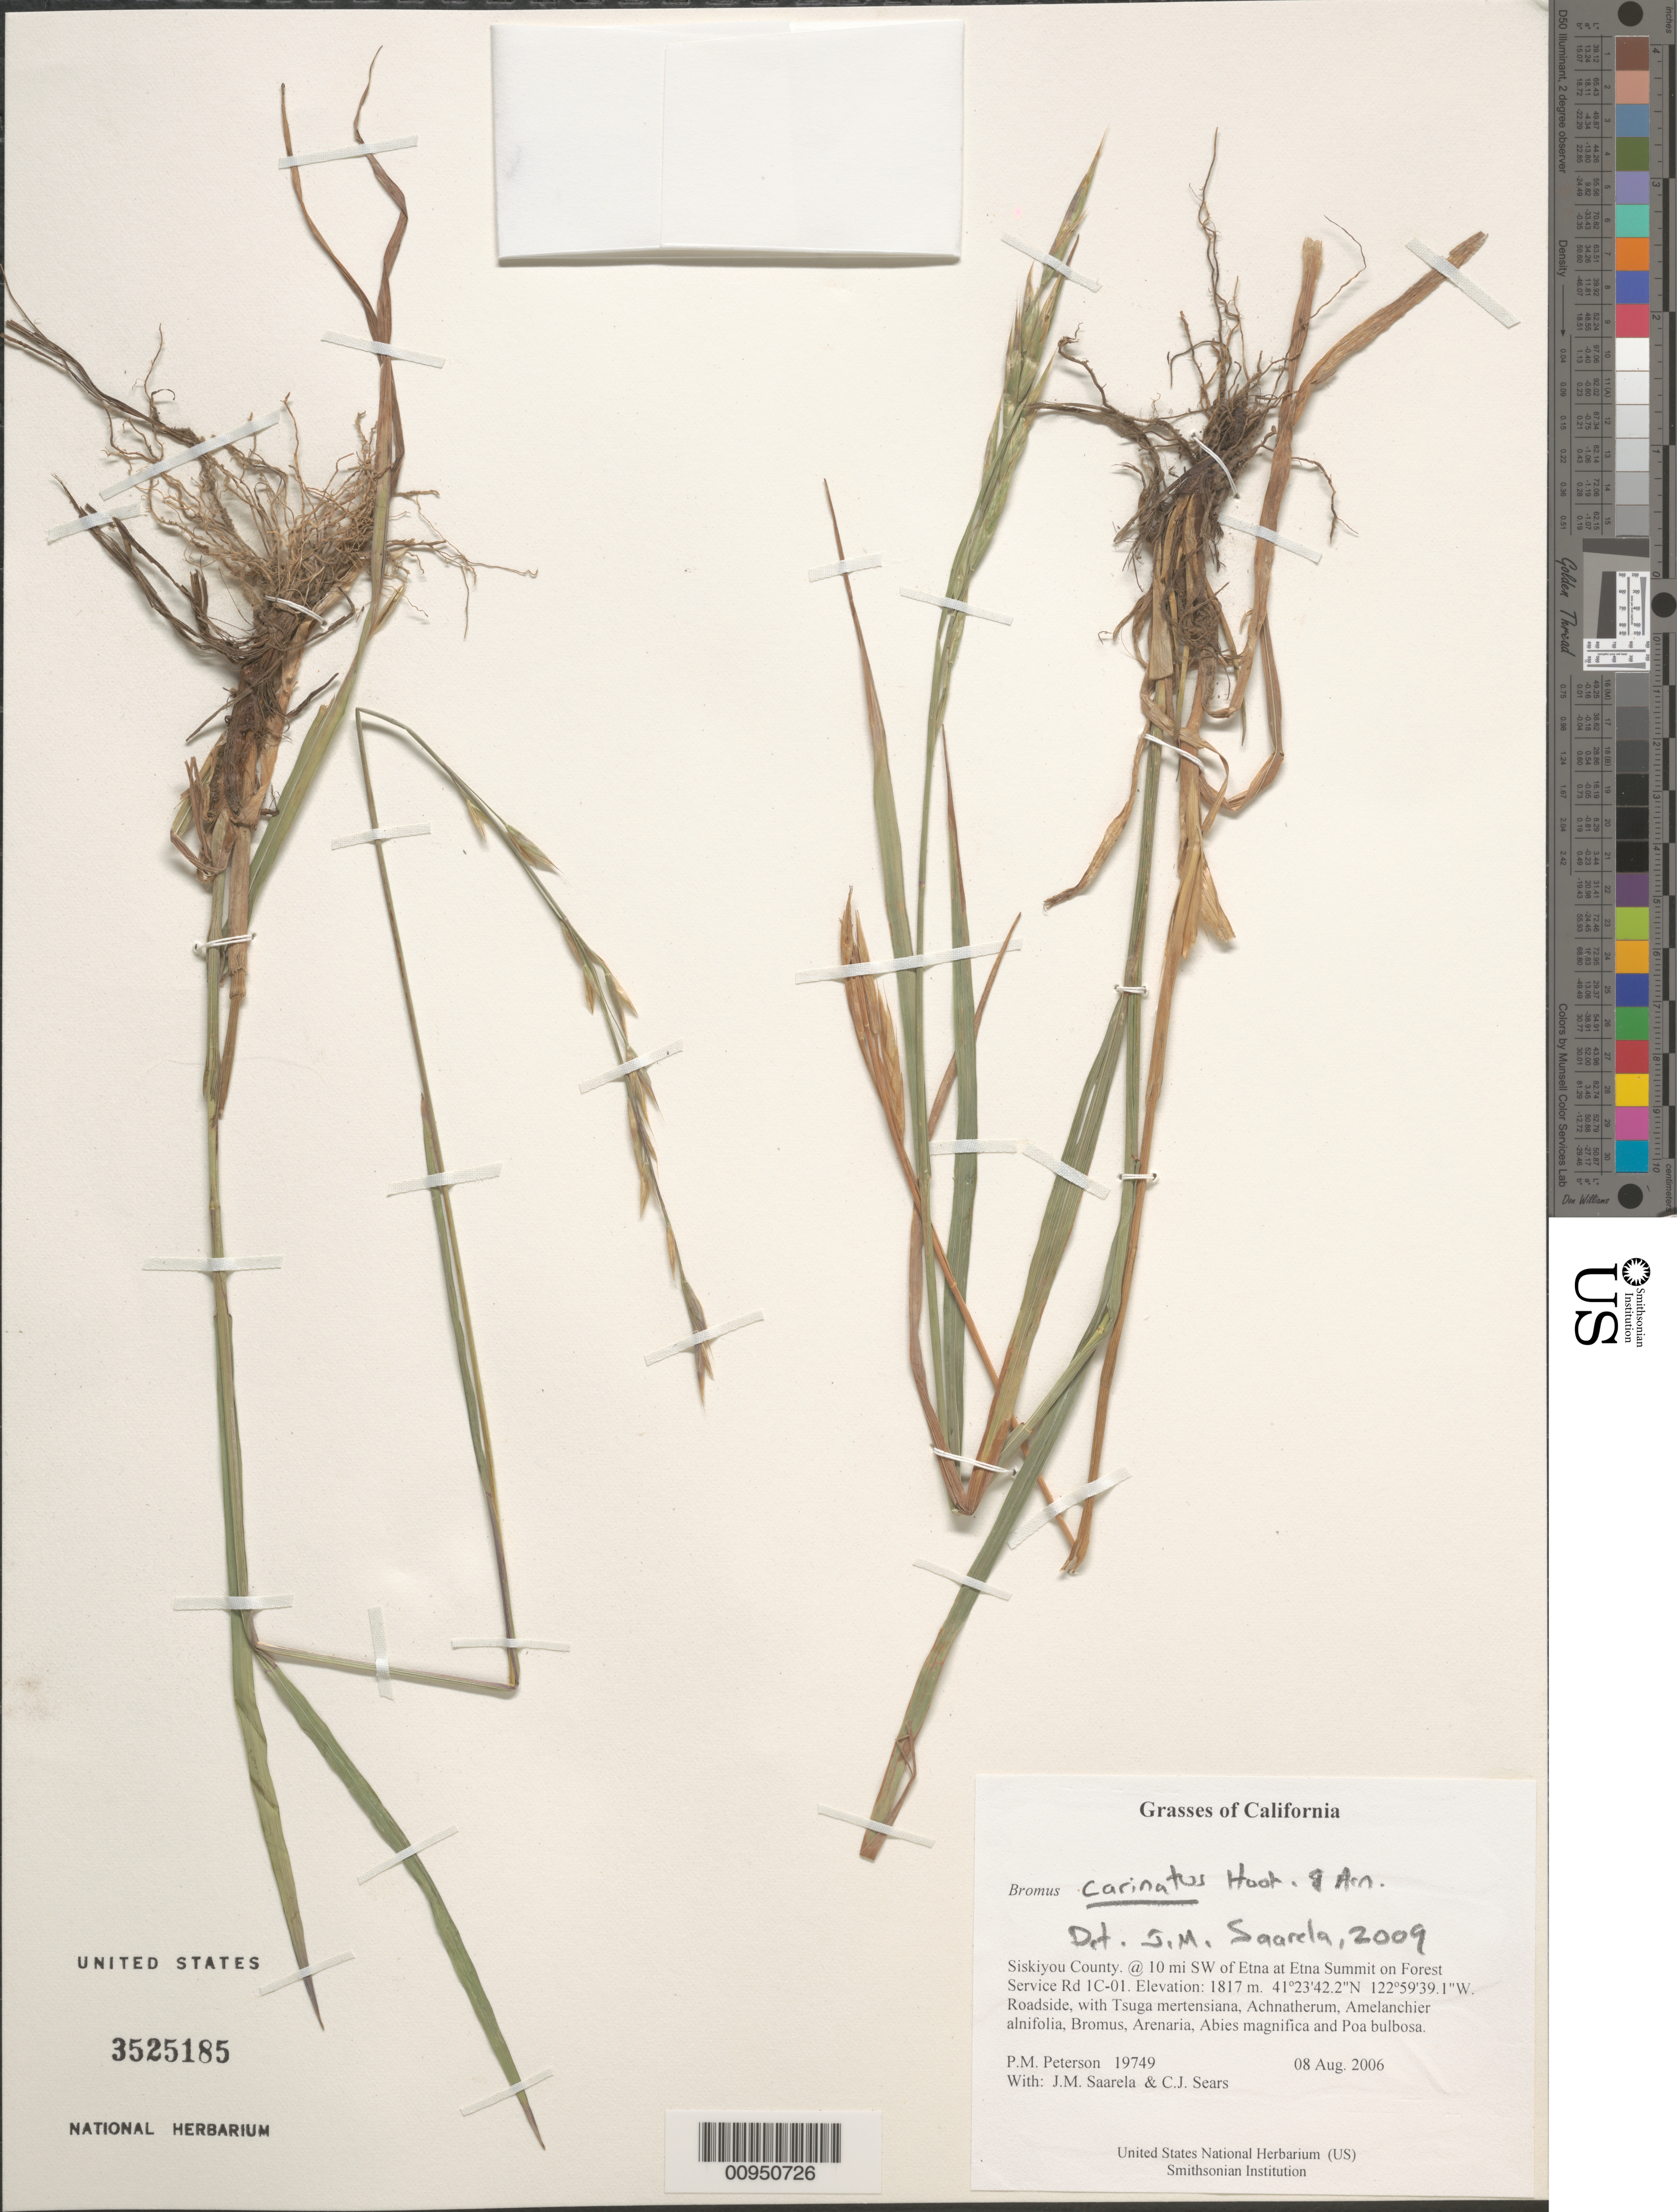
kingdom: Plantae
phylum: Tracheophyta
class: Liliopsida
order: Poales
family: Poaceae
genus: Bromus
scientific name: Bromus carinatus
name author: Hook. & Arn.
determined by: Saarela, J. M., (CAN), Canadian Museum of Nature (CANADA)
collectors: P. M. Peterson, J. Saarela & C. Sears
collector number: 19749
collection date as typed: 08 Aug 2006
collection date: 2006-08-08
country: United States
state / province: California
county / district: Siskiyou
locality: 10 mi SW of Etna at Etna Summit on Forest Service Rd 1C-01.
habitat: Roadside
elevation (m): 1817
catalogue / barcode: US 3525185